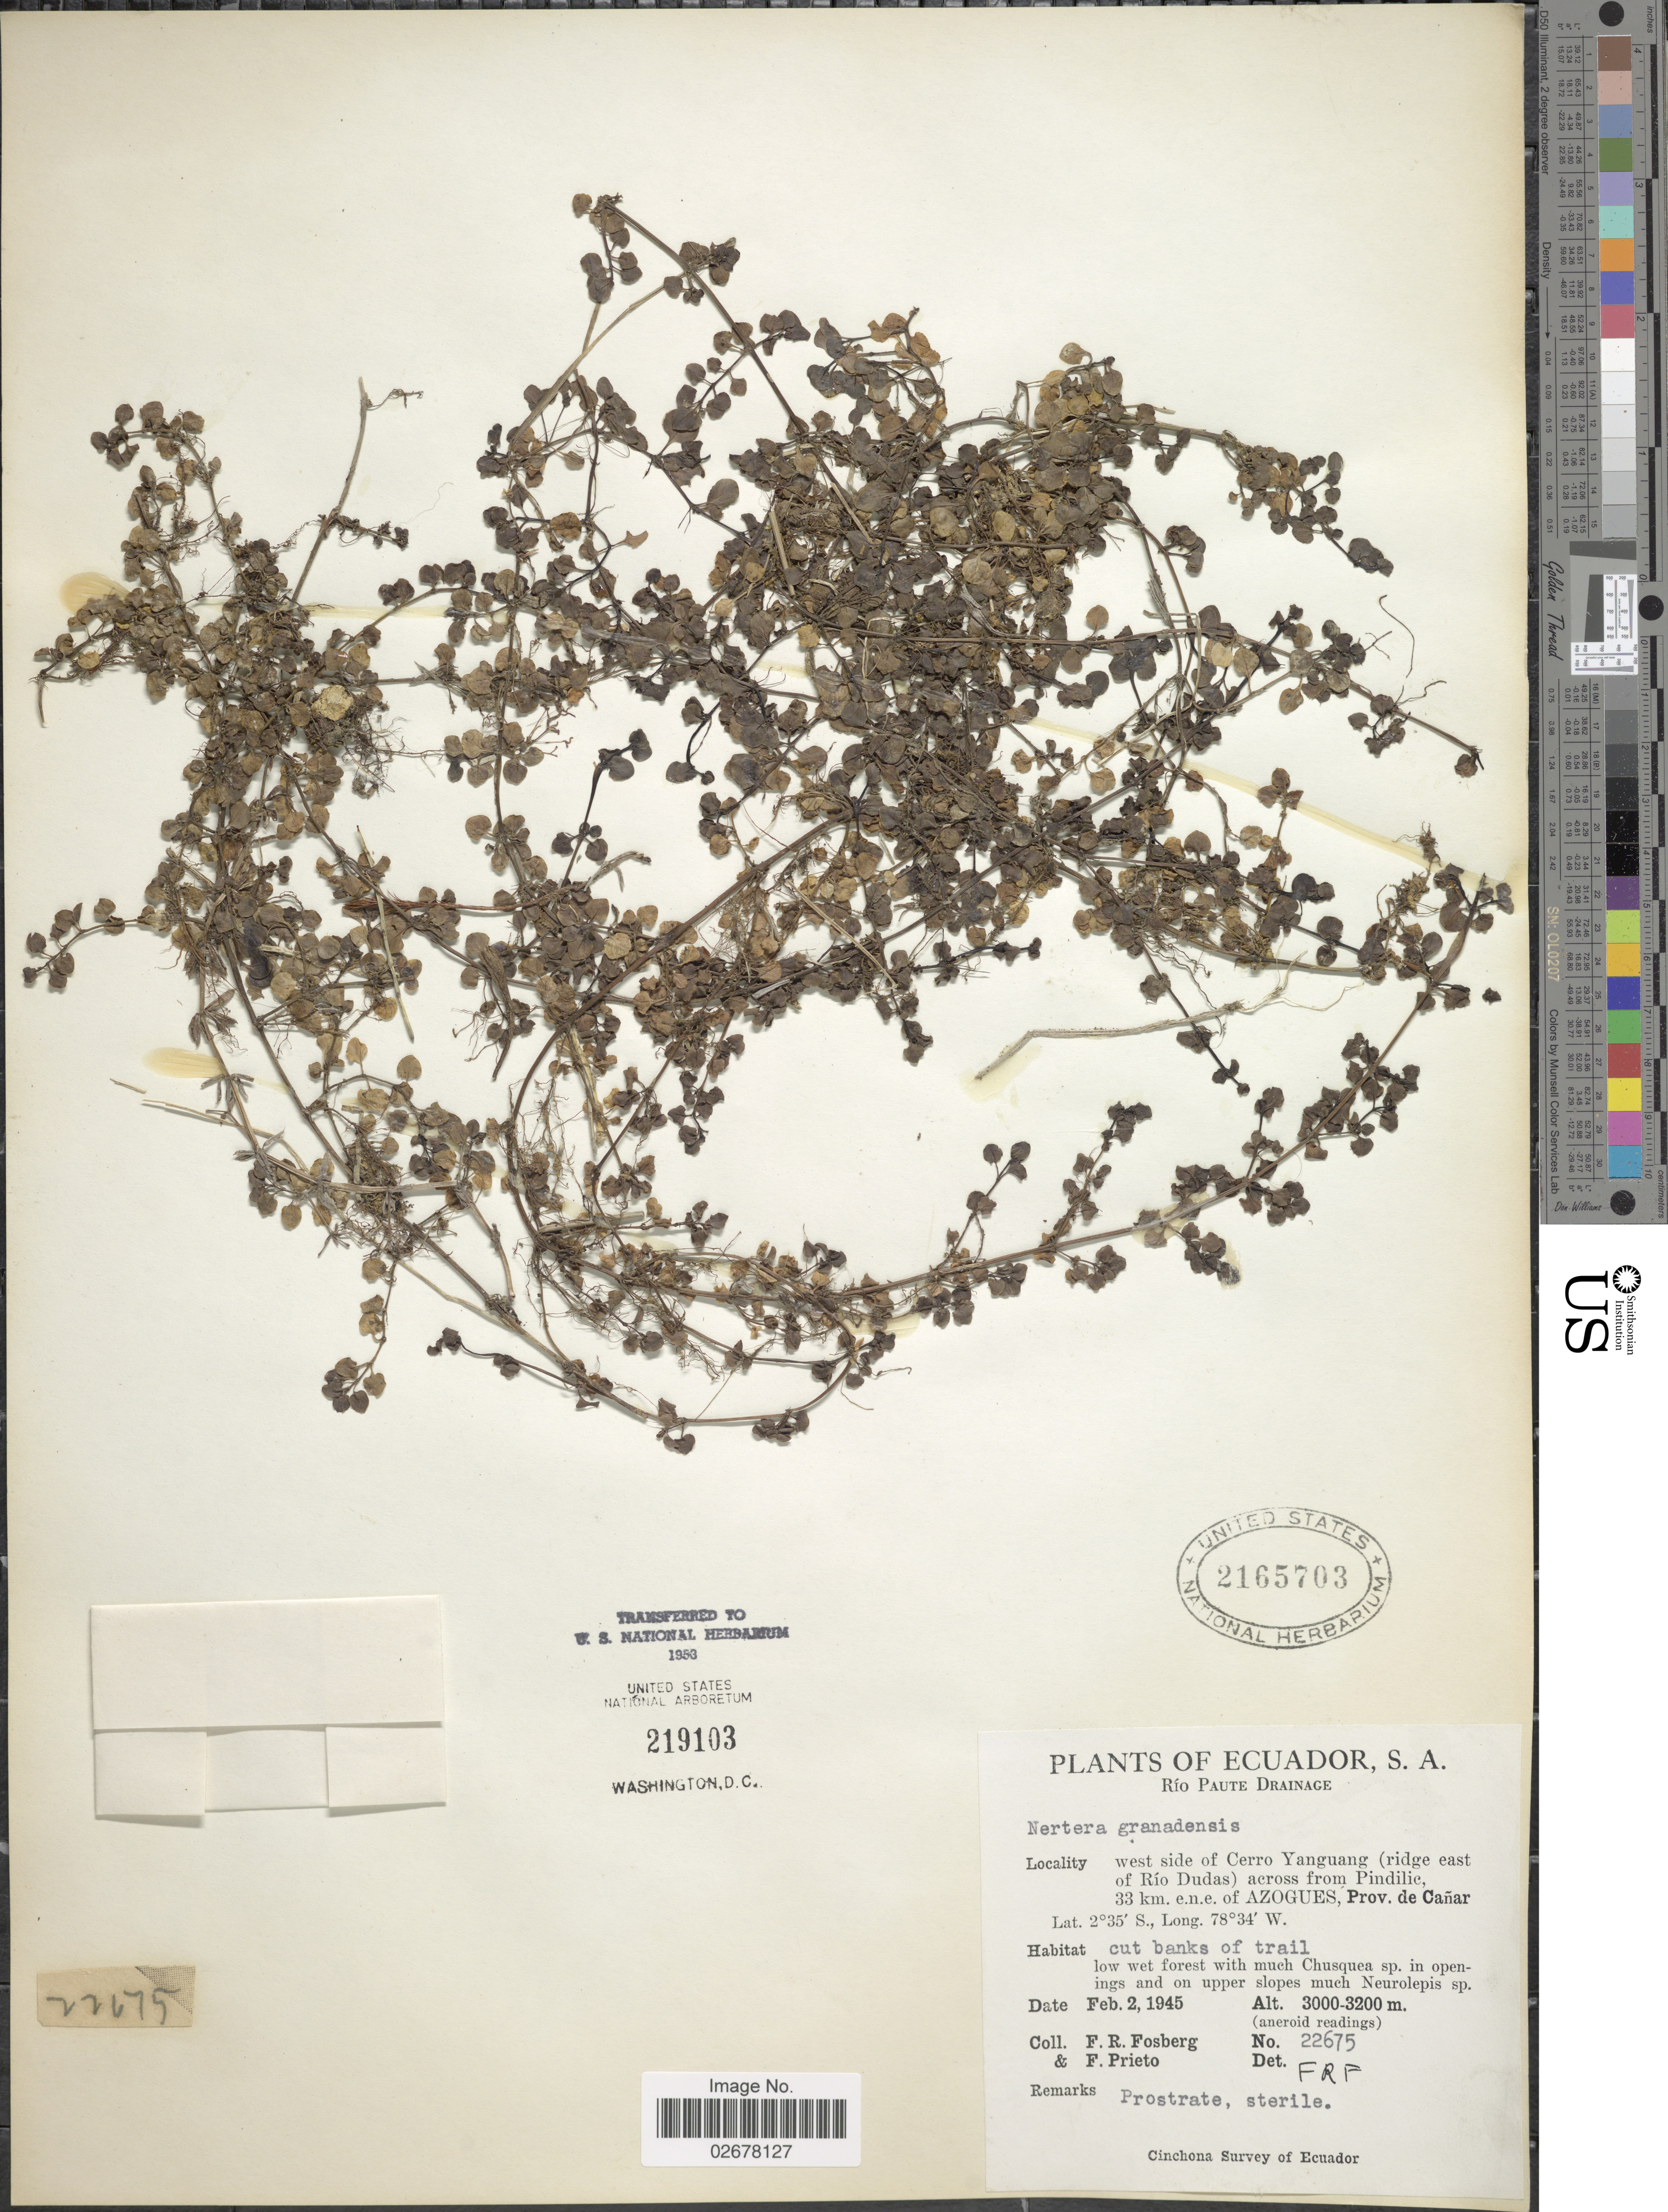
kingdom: Plantae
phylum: Tracheophyta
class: Magnoliopsida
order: Gentianales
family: Rubiaceae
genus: Nertera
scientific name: Nertera depressa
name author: Banks & Sol. ex Gaertn.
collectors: F. R. Fosberg & F. Prieto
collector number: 22675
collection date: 1945-02-02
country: Ecuador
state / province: Cañar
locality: Río Paute Drainage, west side of Cerro Yanguang (ridge east of Río Dudas) across from Pindilic, 33 km e.n.e. of Azogues, cut banks of trail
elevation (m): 3000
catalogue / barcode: US 2165703